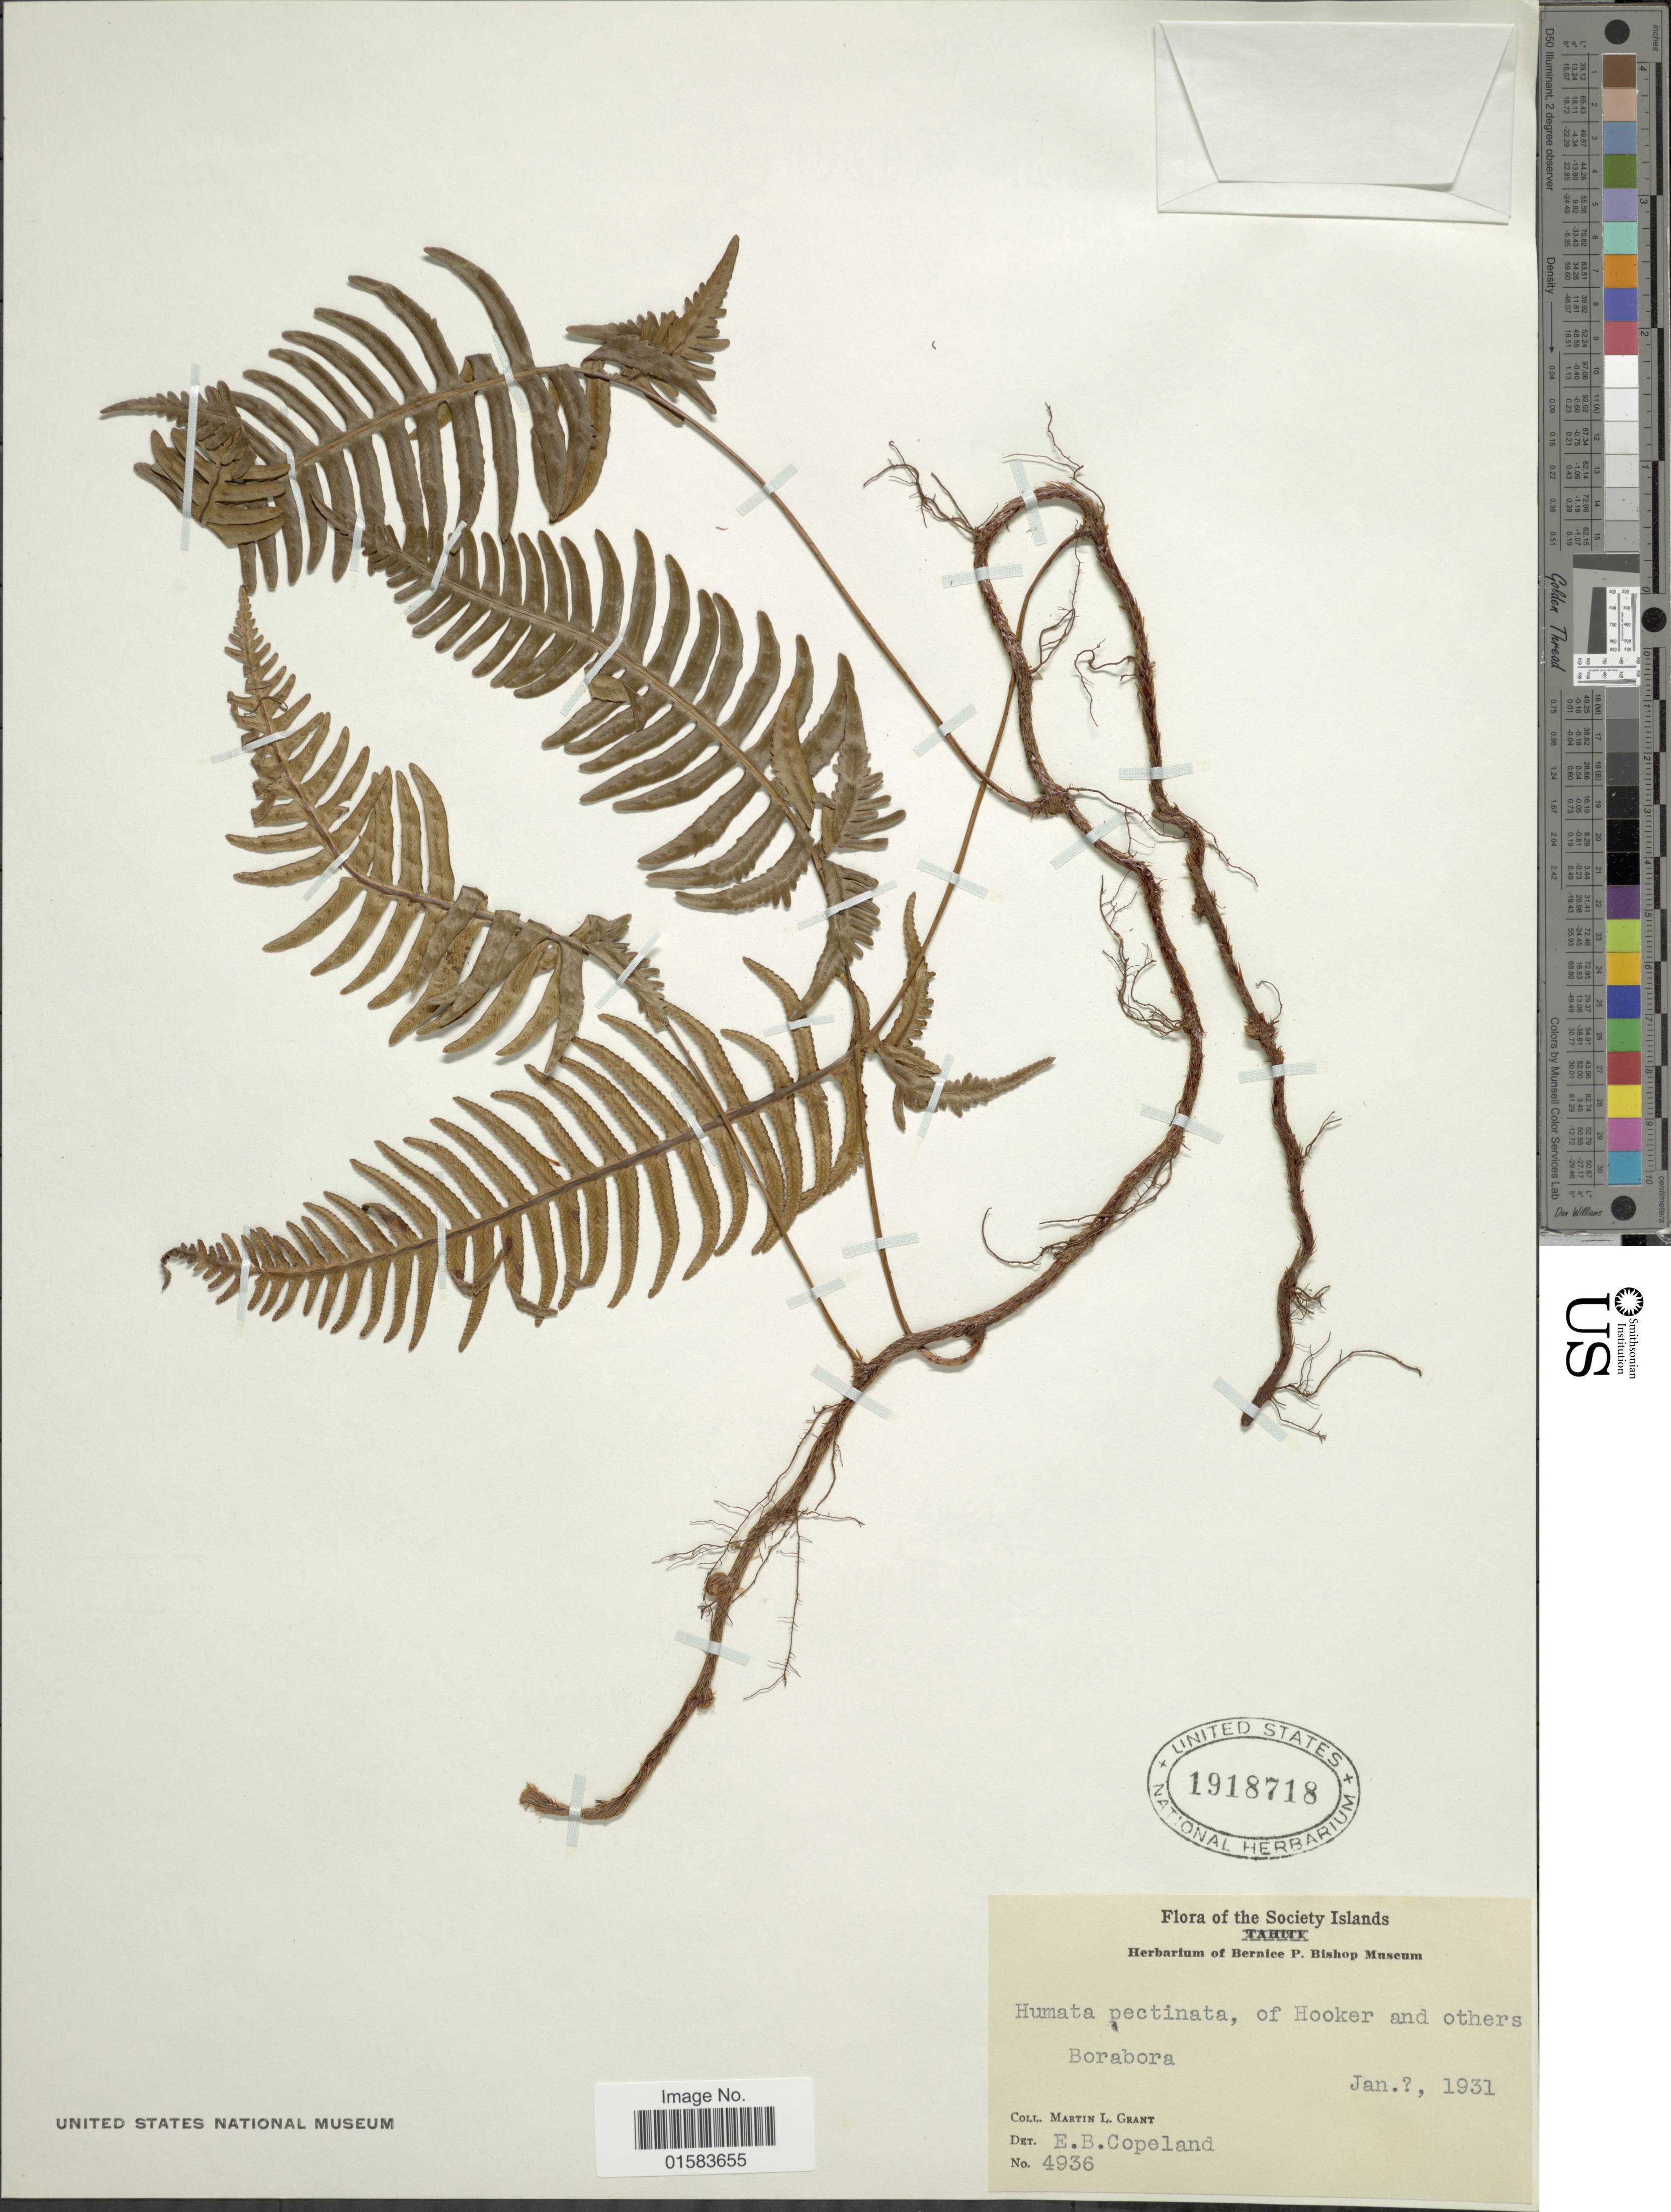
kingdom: Plantae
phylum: Tracheophyta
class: Polypodiopsida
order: Polypodiales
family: Davalliaceae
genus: Davallia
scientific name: Davallia pectinata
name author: Sm.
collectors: M. L. Grant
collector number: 4936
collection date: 1931-01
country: French Polynesia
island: Bora Bora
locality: The Society Islands, Bora Bora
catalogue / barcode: US 1918718